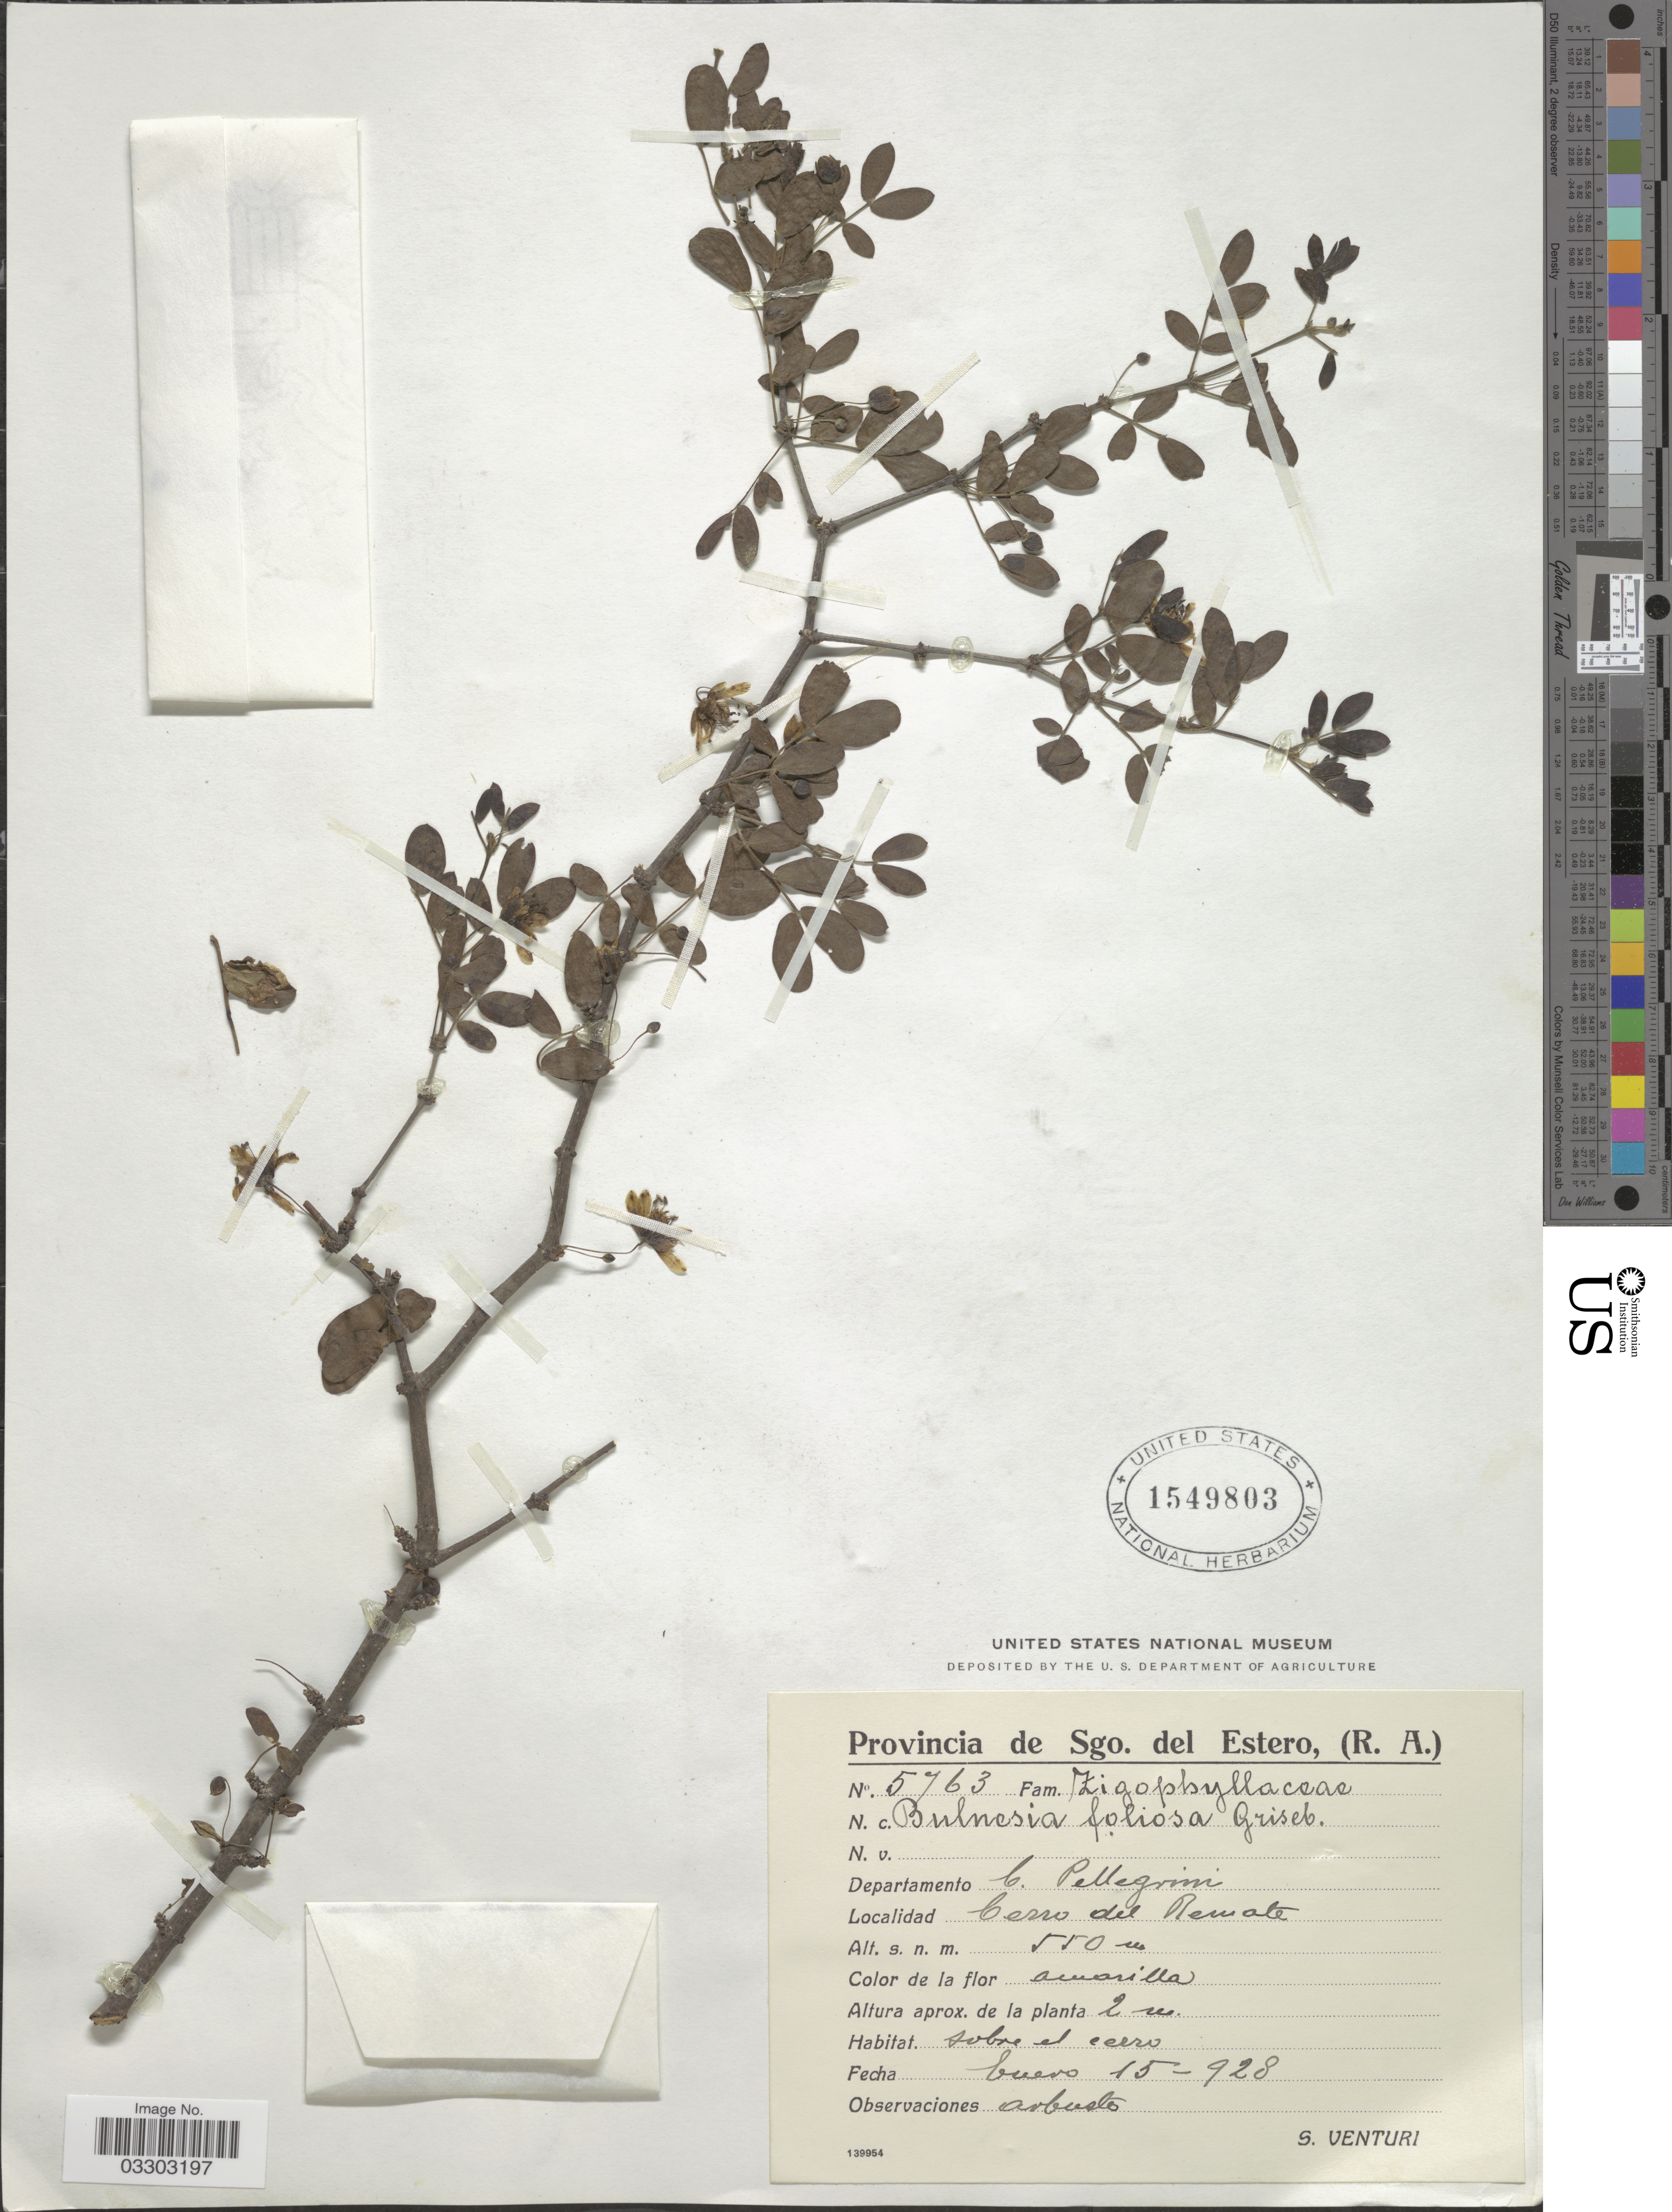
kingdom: Plantae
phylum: Tracheophyta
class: Magnoliopsida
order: Zygophyllales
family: Zygophyllaceae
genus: Bulnesia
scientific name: Bulnesia foliosa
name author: Griseb.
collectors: S. Venturi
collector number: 5763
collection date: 1928-01-15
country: Argentina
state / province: Santiago del Estero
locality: Departamento C. Pellegrini. Cerro del Remate.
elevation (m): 550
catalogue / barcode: US 1549803